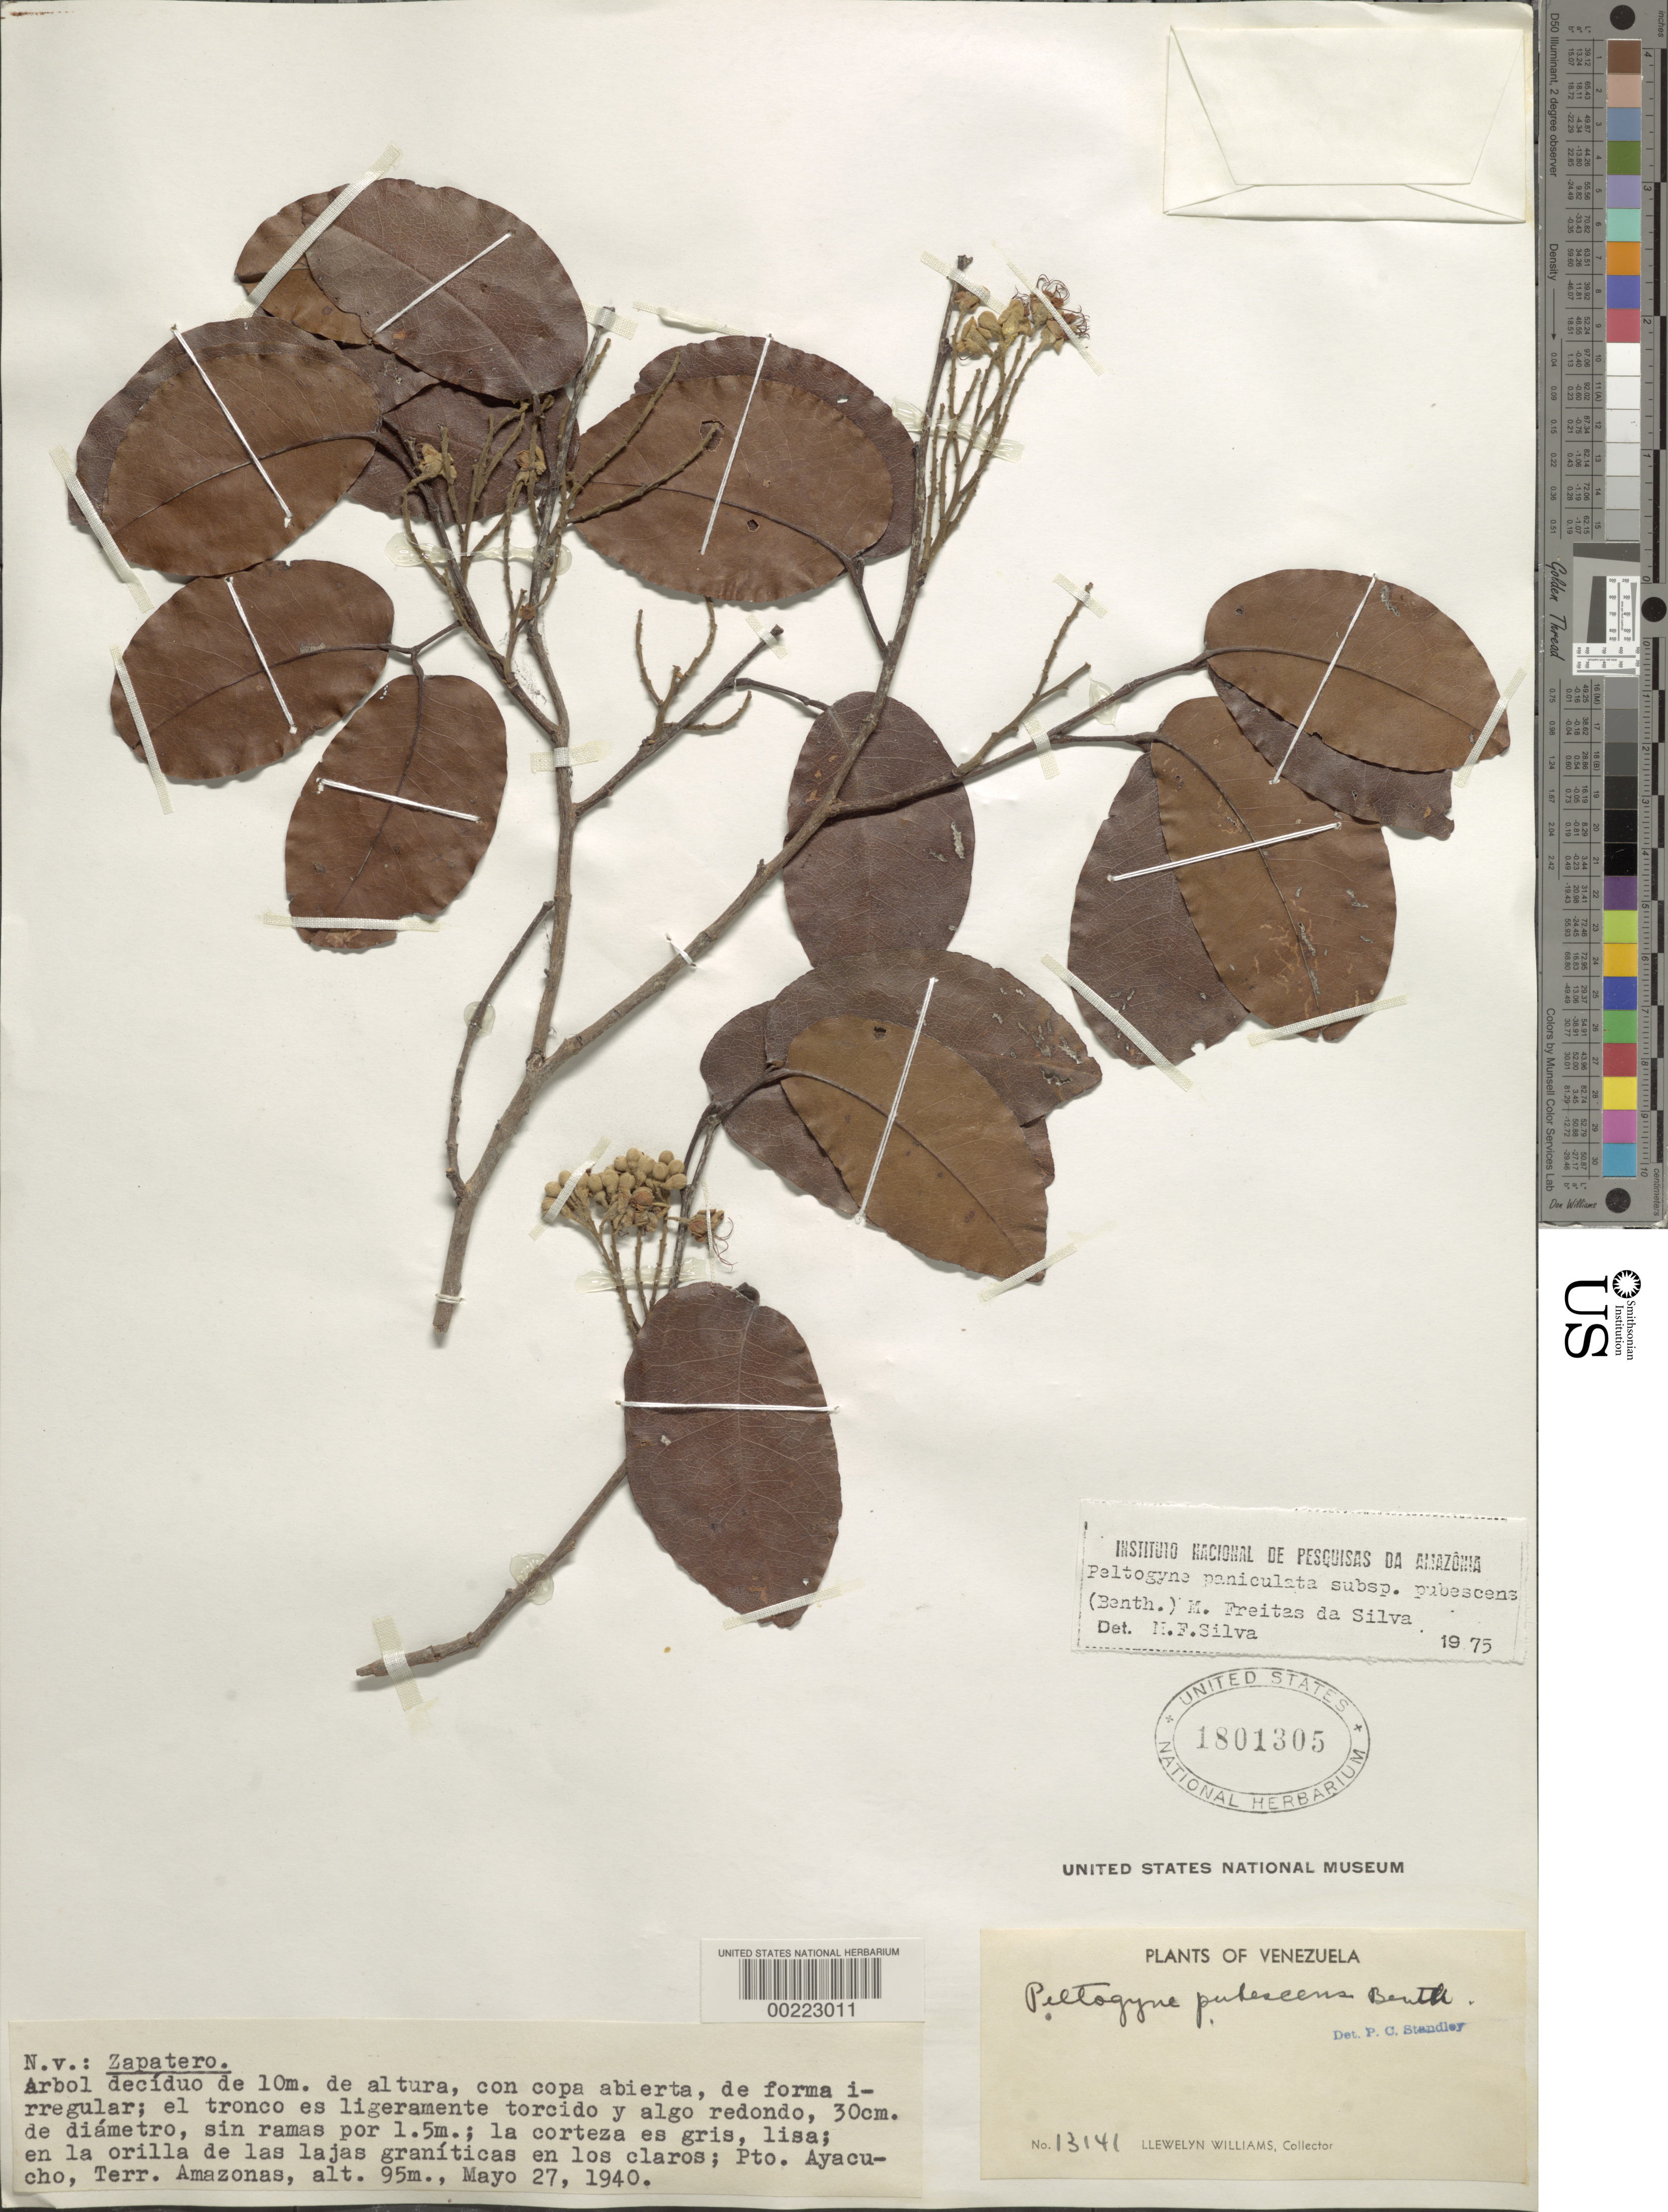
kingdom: Plantae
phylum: Tracheophyta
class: Magnoliopsida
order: Fabales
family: Fabaceae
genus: Peltogyne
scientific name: Peltogyne paniculata subsp. pubescens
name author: (Benth.) M.F. Silva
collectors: Ll. Williams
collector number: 13141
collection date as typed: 27 May 1940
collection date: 1940-05-27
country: Venezuela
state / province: Amazonas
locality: Pto. ayacucho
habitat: Bank of the flat grantic stone in the clearing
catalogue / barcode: US 1801305